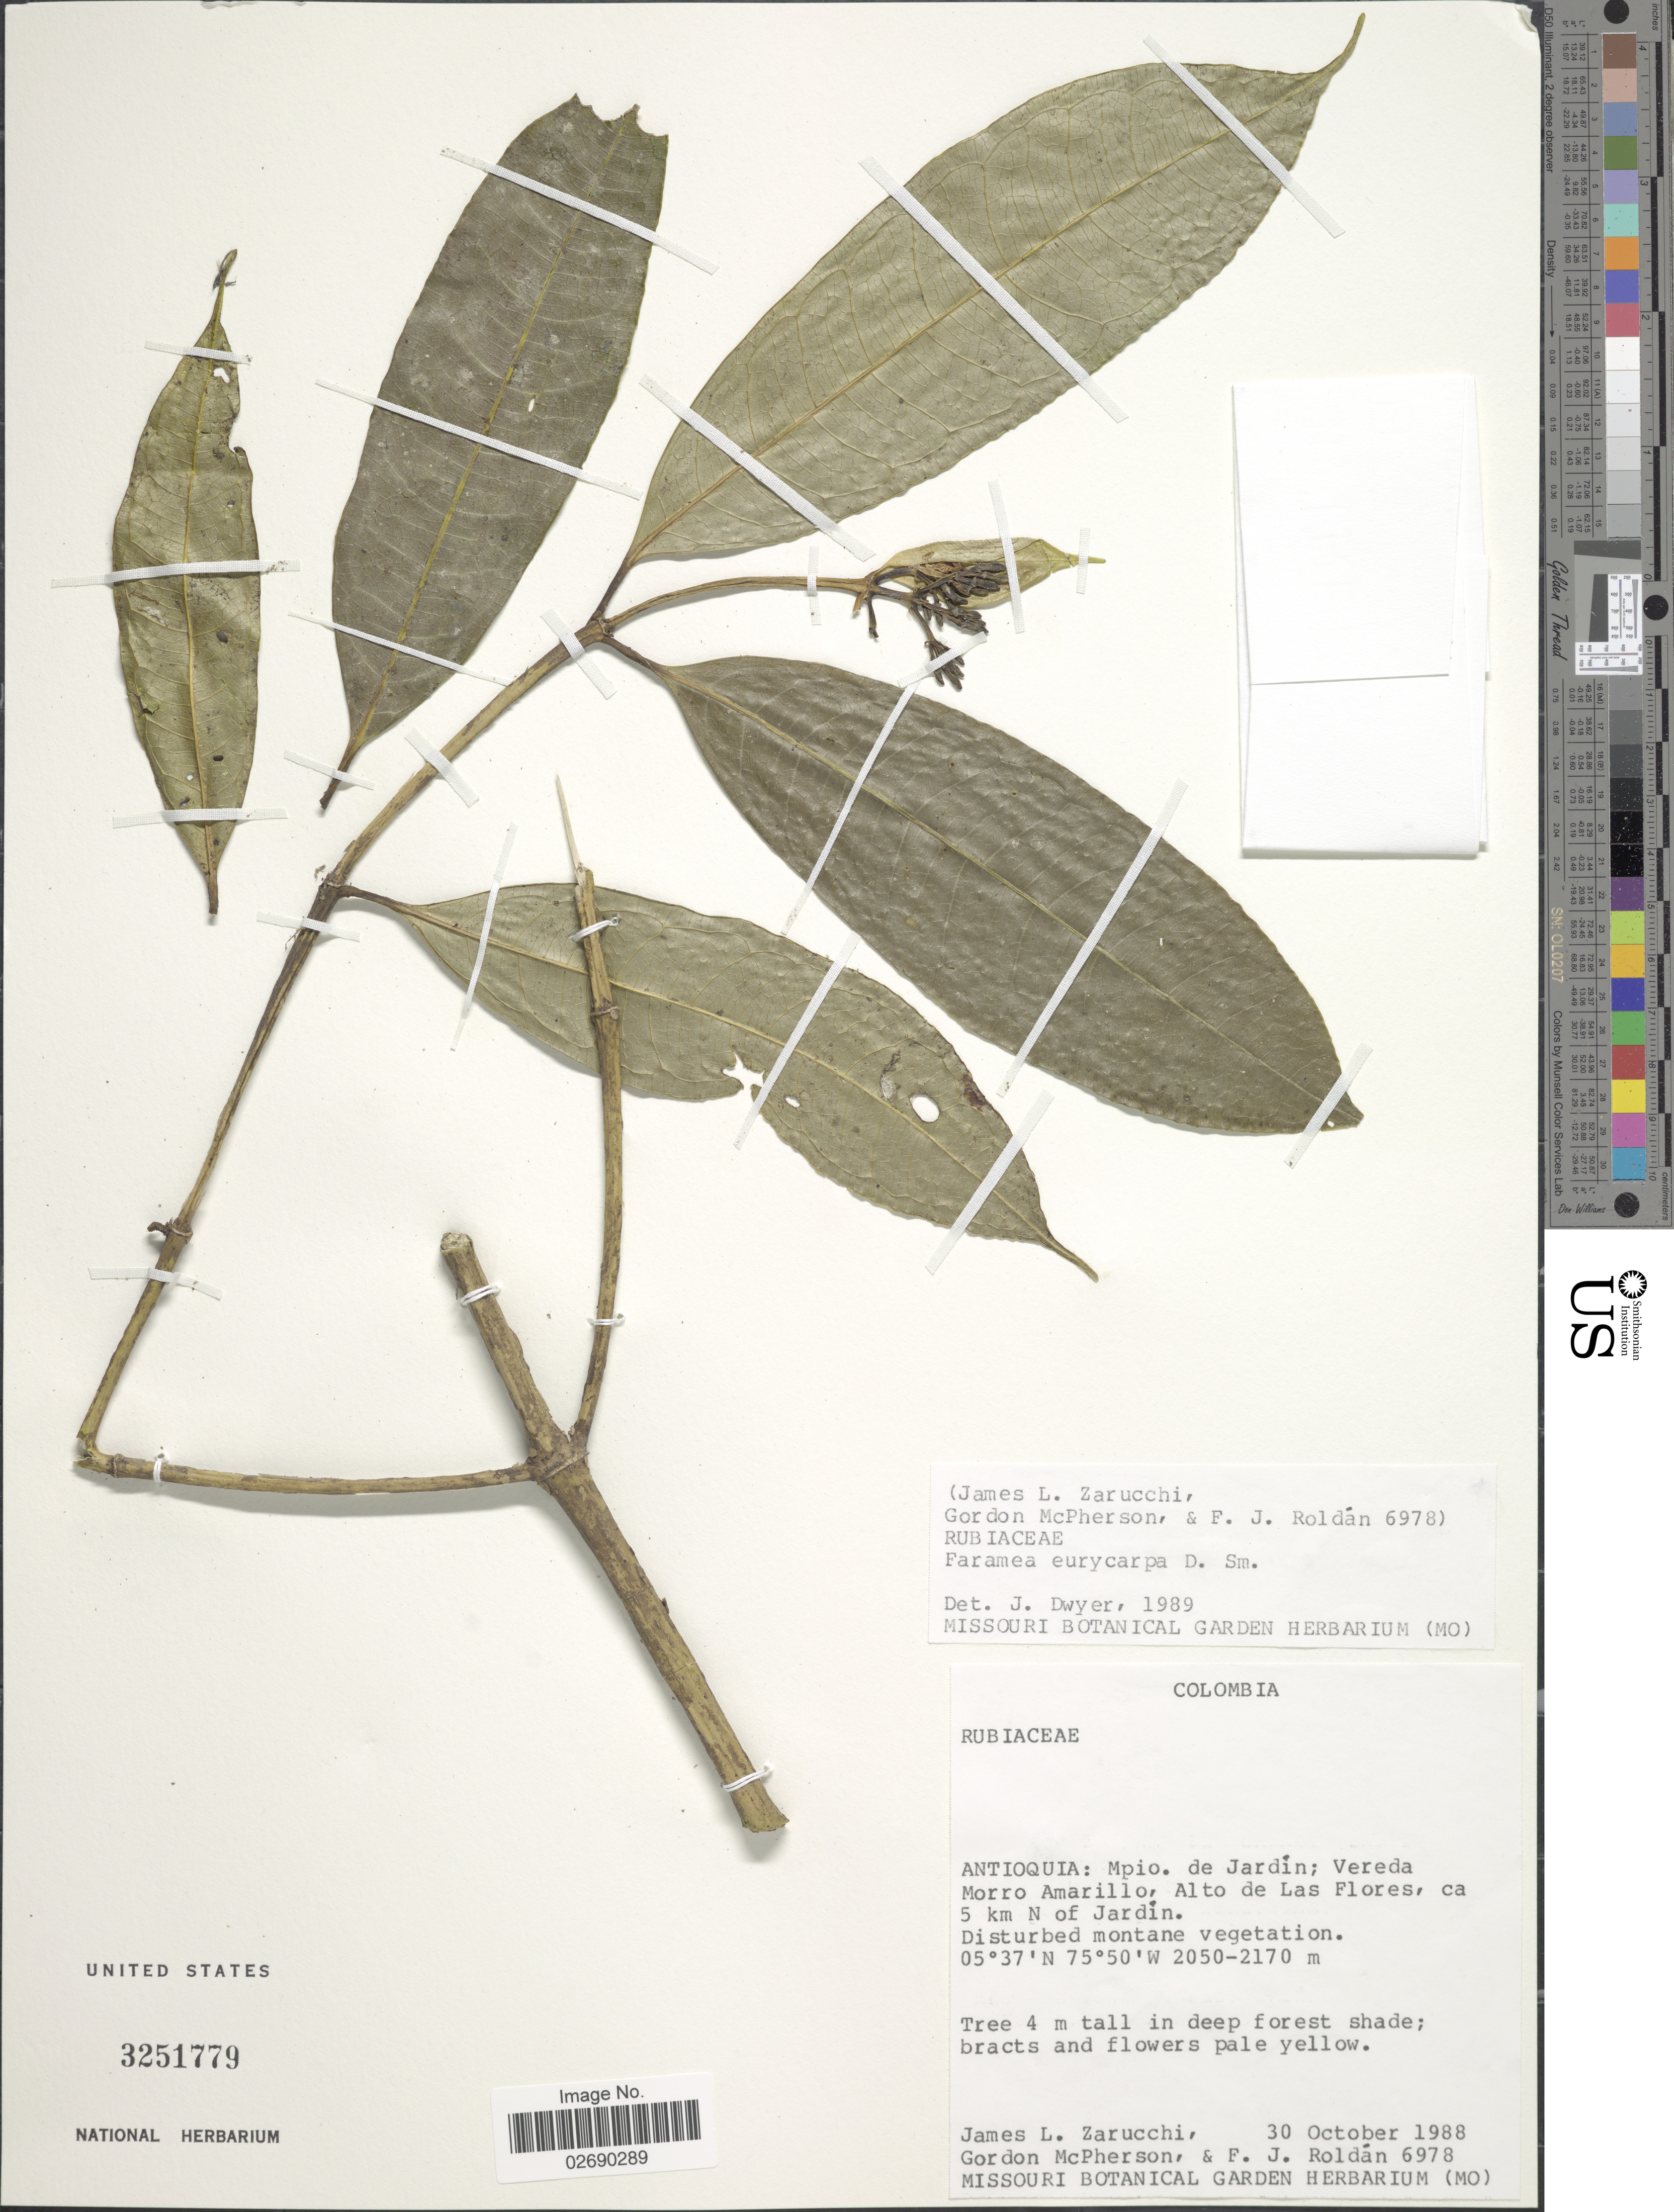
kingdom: Plantae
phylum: Tracheophyta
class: Magnoliopsida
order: Gentianales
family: Rubiaceae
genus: Faramea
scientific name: Faramea eurycarpa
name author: Donn. Sm.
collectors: J. L. Zarucchi, G. McPherson & F. J. Roldán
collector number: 6978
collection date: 1988-10-30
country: Colombia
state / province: Antioquia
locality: Mpio de Jardín; Vereda Morro Amarillo, Alto de Las Flores, ca 5 km N of Jardín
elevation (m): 2050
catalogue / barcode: US 3251779